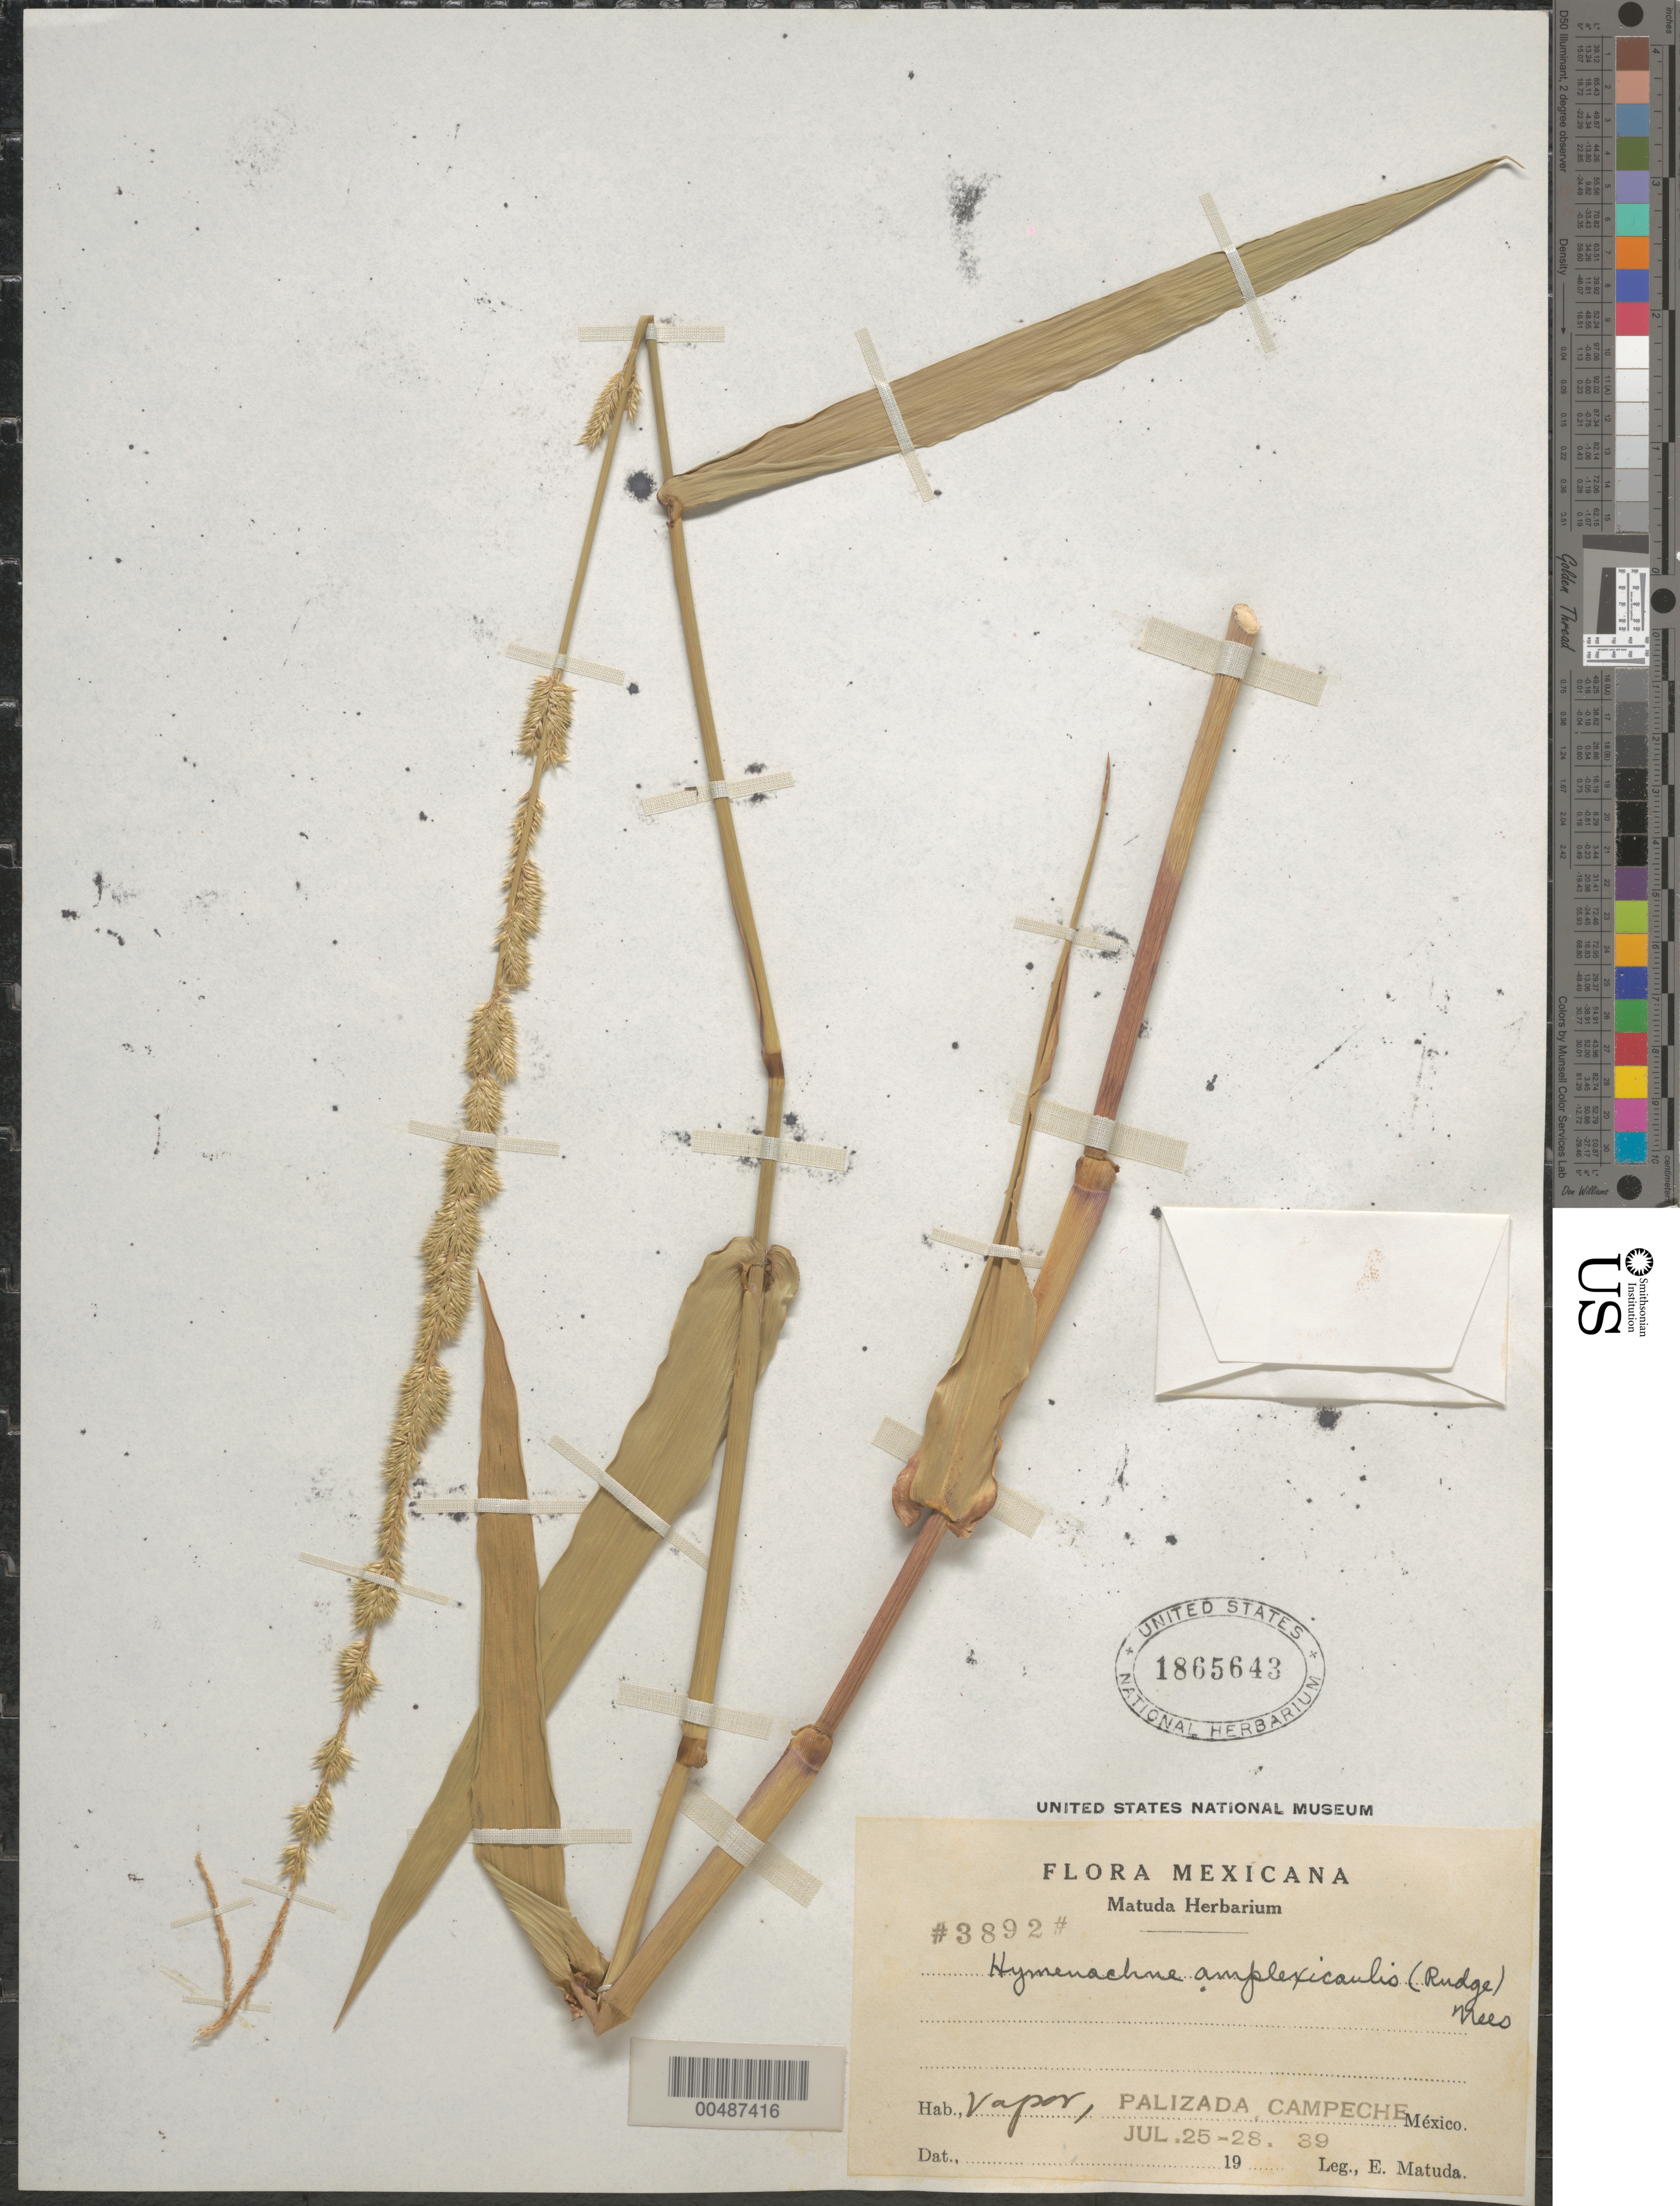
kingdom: Plantae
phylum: Tracheophyta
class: Liliopsida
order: Poales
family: Poaceae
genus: Hymenachne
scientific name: Hymenachne amplexicaulis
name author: (Rudge) Nees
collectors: E. Matuda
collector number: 3892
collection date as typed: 25 Jul 1939 to 28 Jul 1939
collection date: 1939-07-25/1939-07-28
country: Mexico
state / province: Chiapas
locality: Vapor, Palizada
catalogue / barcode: US 1865643